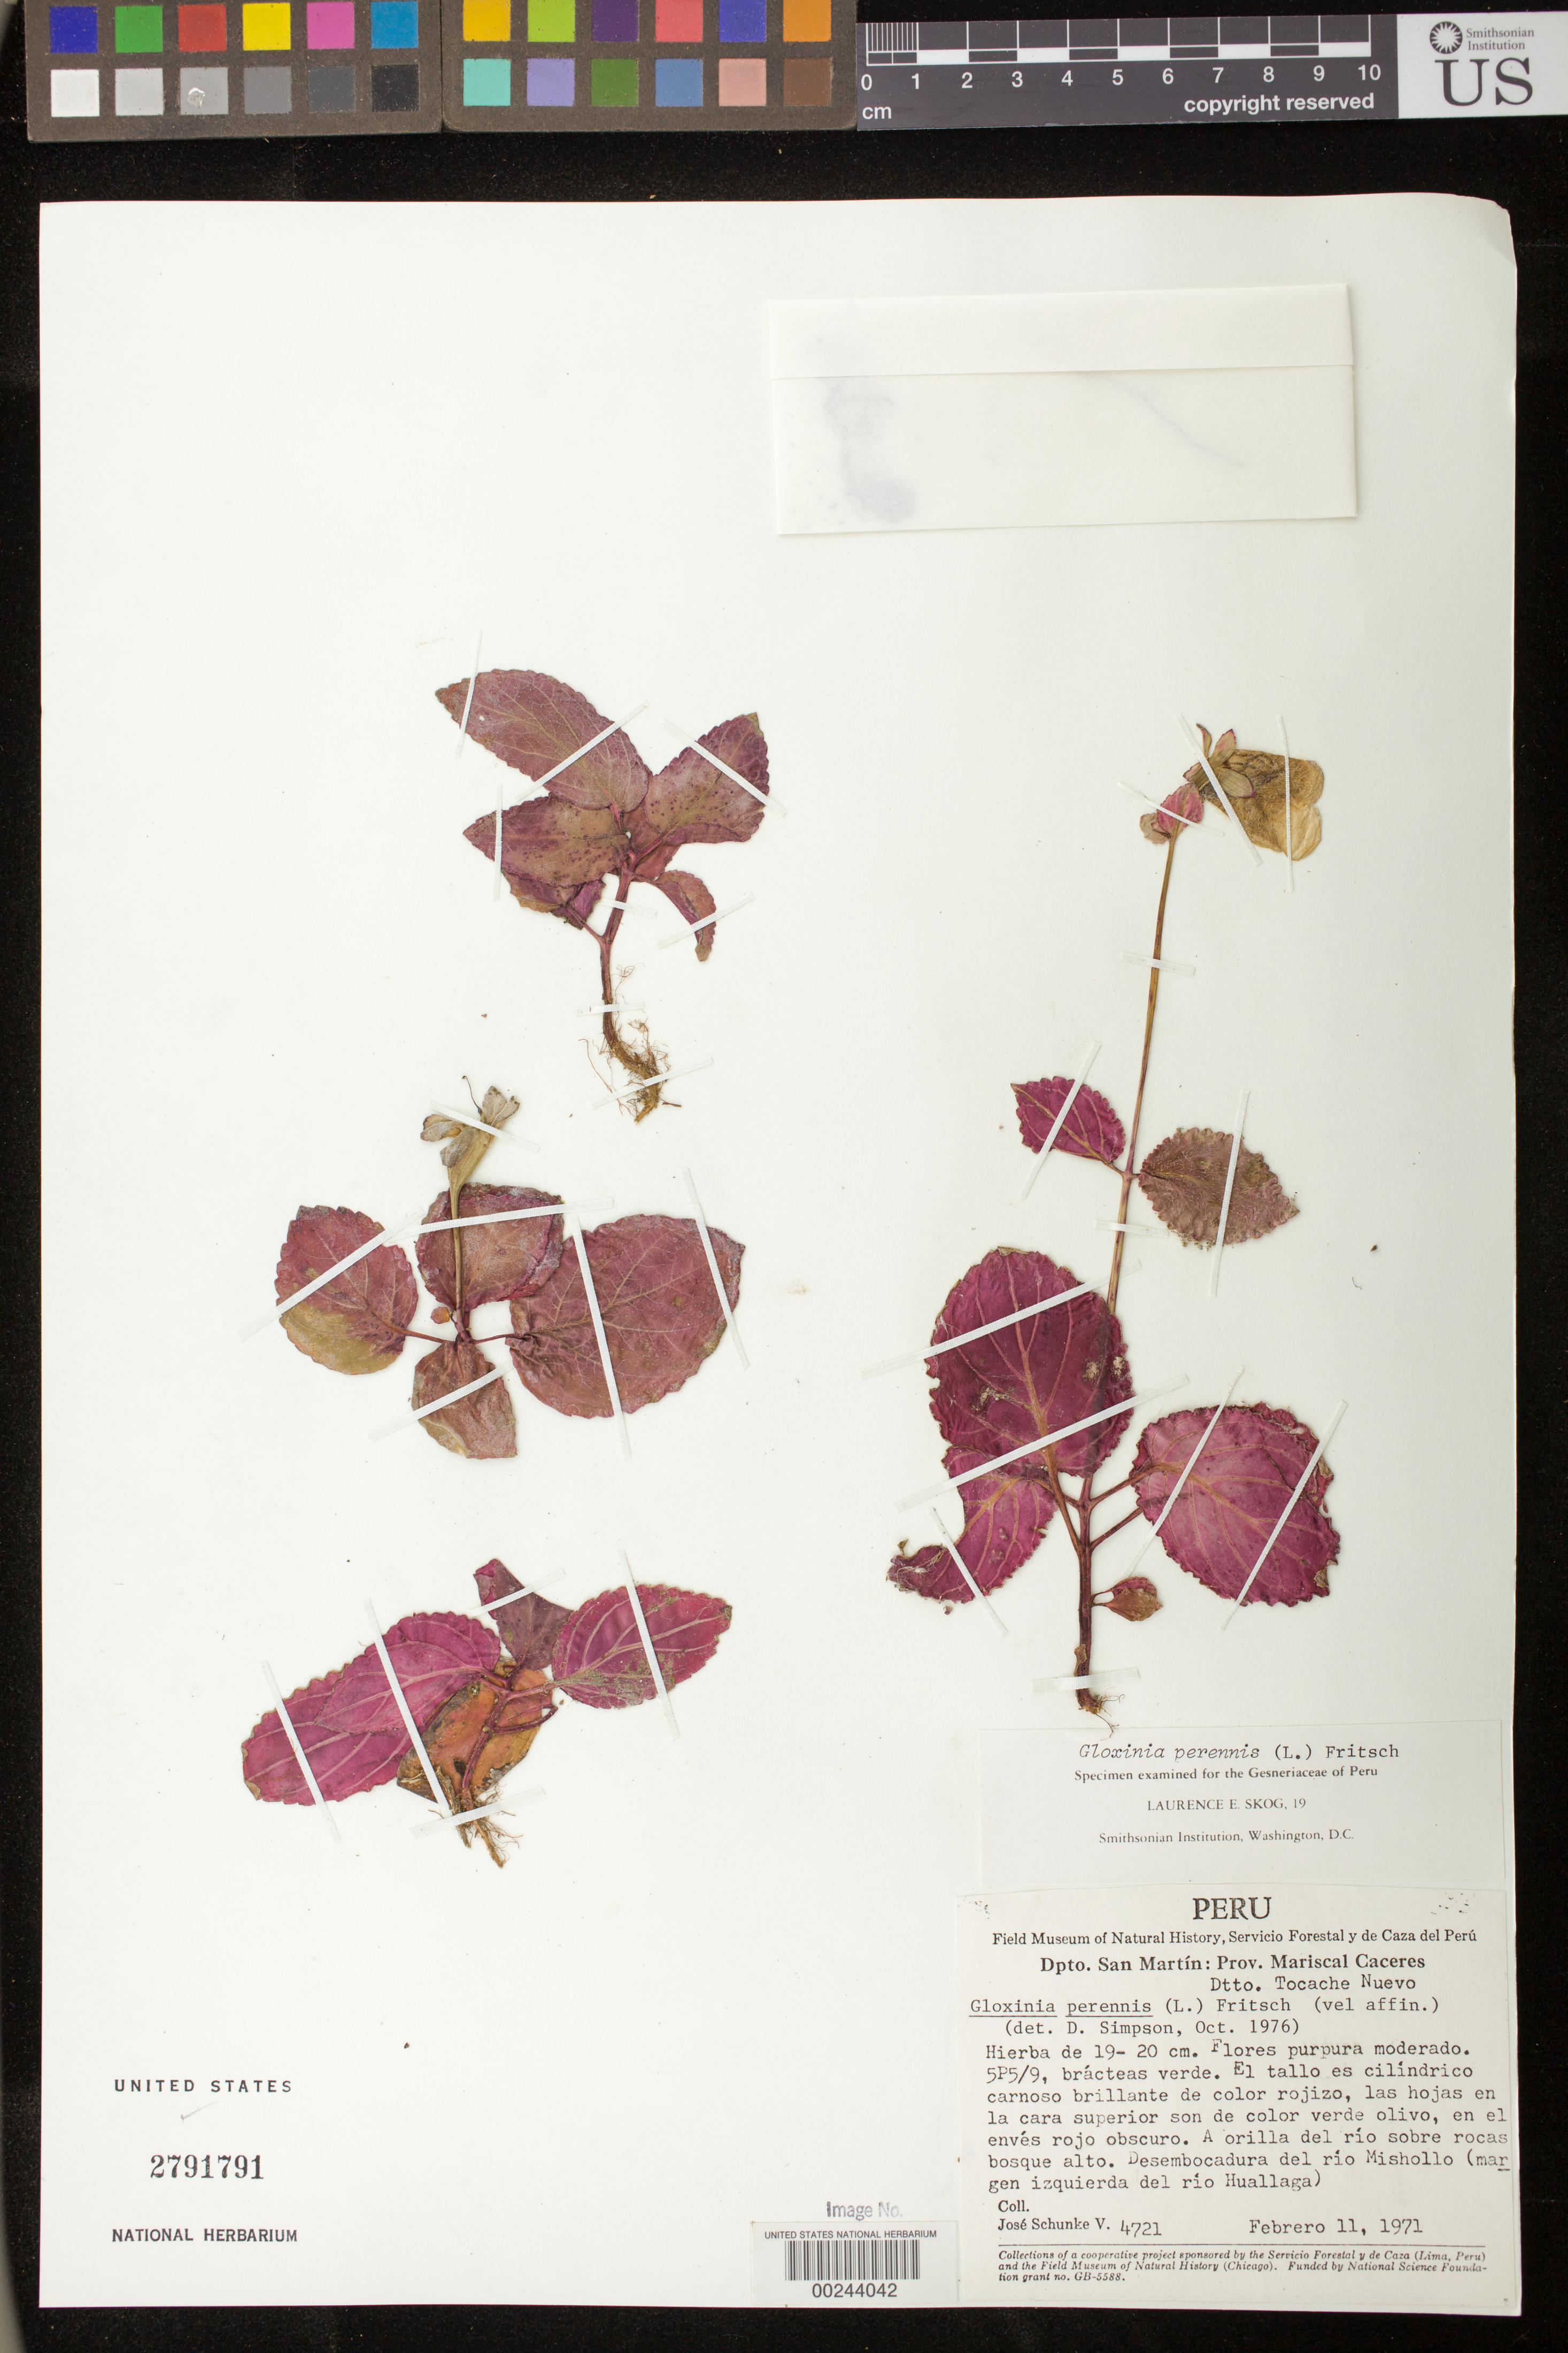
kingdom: Plantae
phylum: Tracheophyta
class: Magnoliopsida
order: Lamiales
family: Gesneriaceae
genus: Gloxinia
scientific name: Gloxinia perennis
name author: (L.) Fritsch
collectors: J. Schunke Vigo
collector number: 4721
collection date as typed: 11 Feb 1971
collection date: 1971-02-11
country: Peru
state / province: San Martín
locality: Prov. Mariscal Cáceres, Dtto. Tocache Nuevo, mouth of Rio Mishollo (left bank of Rio Huallaga)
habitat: Bank of river above rocks, tall forest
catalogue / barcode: US 2791791